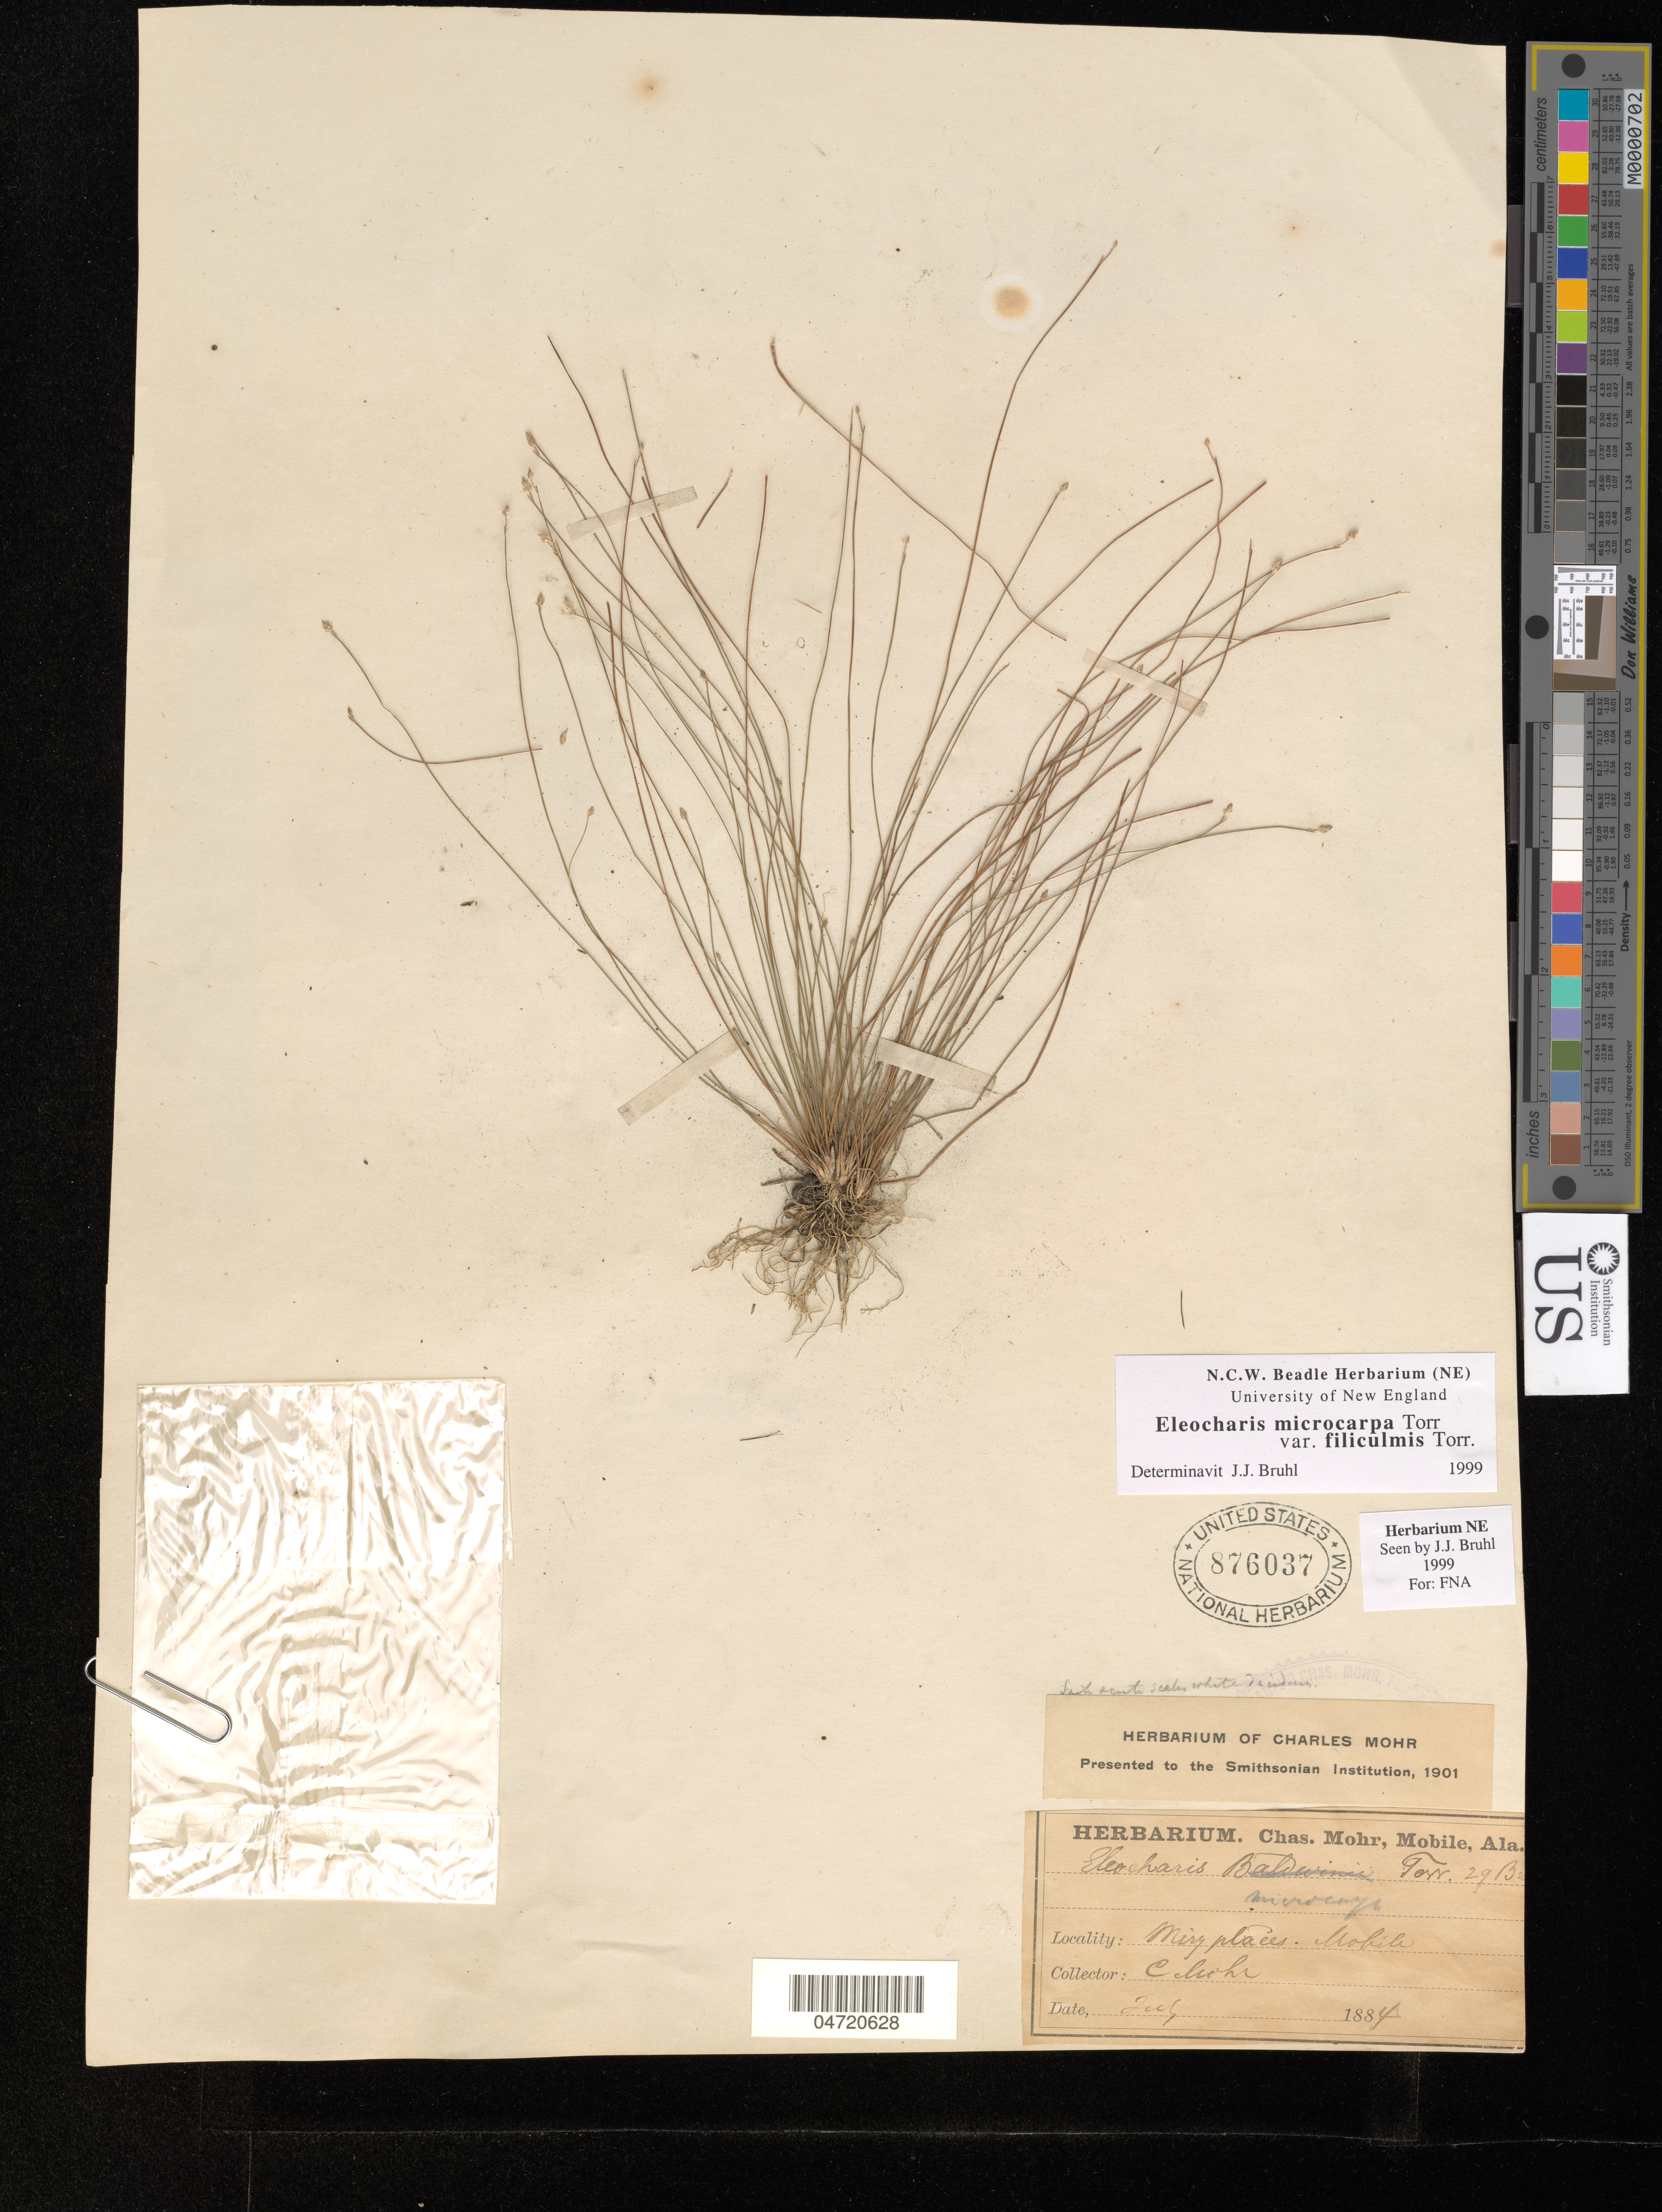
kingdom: Plantae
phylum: Tracheophyta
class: Liliopsida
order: Poales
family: Cyperaceae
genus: Eleocharis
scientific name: Eleocharis microcarpa var. filiculmis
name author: Torr.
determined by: Bruhl, J. J., (NE), University of New England (AUSTRALIA)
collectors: C. T. Mohr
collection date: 1884-07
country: United States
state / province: Alabama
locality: Mobile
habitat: "Miry" places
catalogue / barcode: US 876037